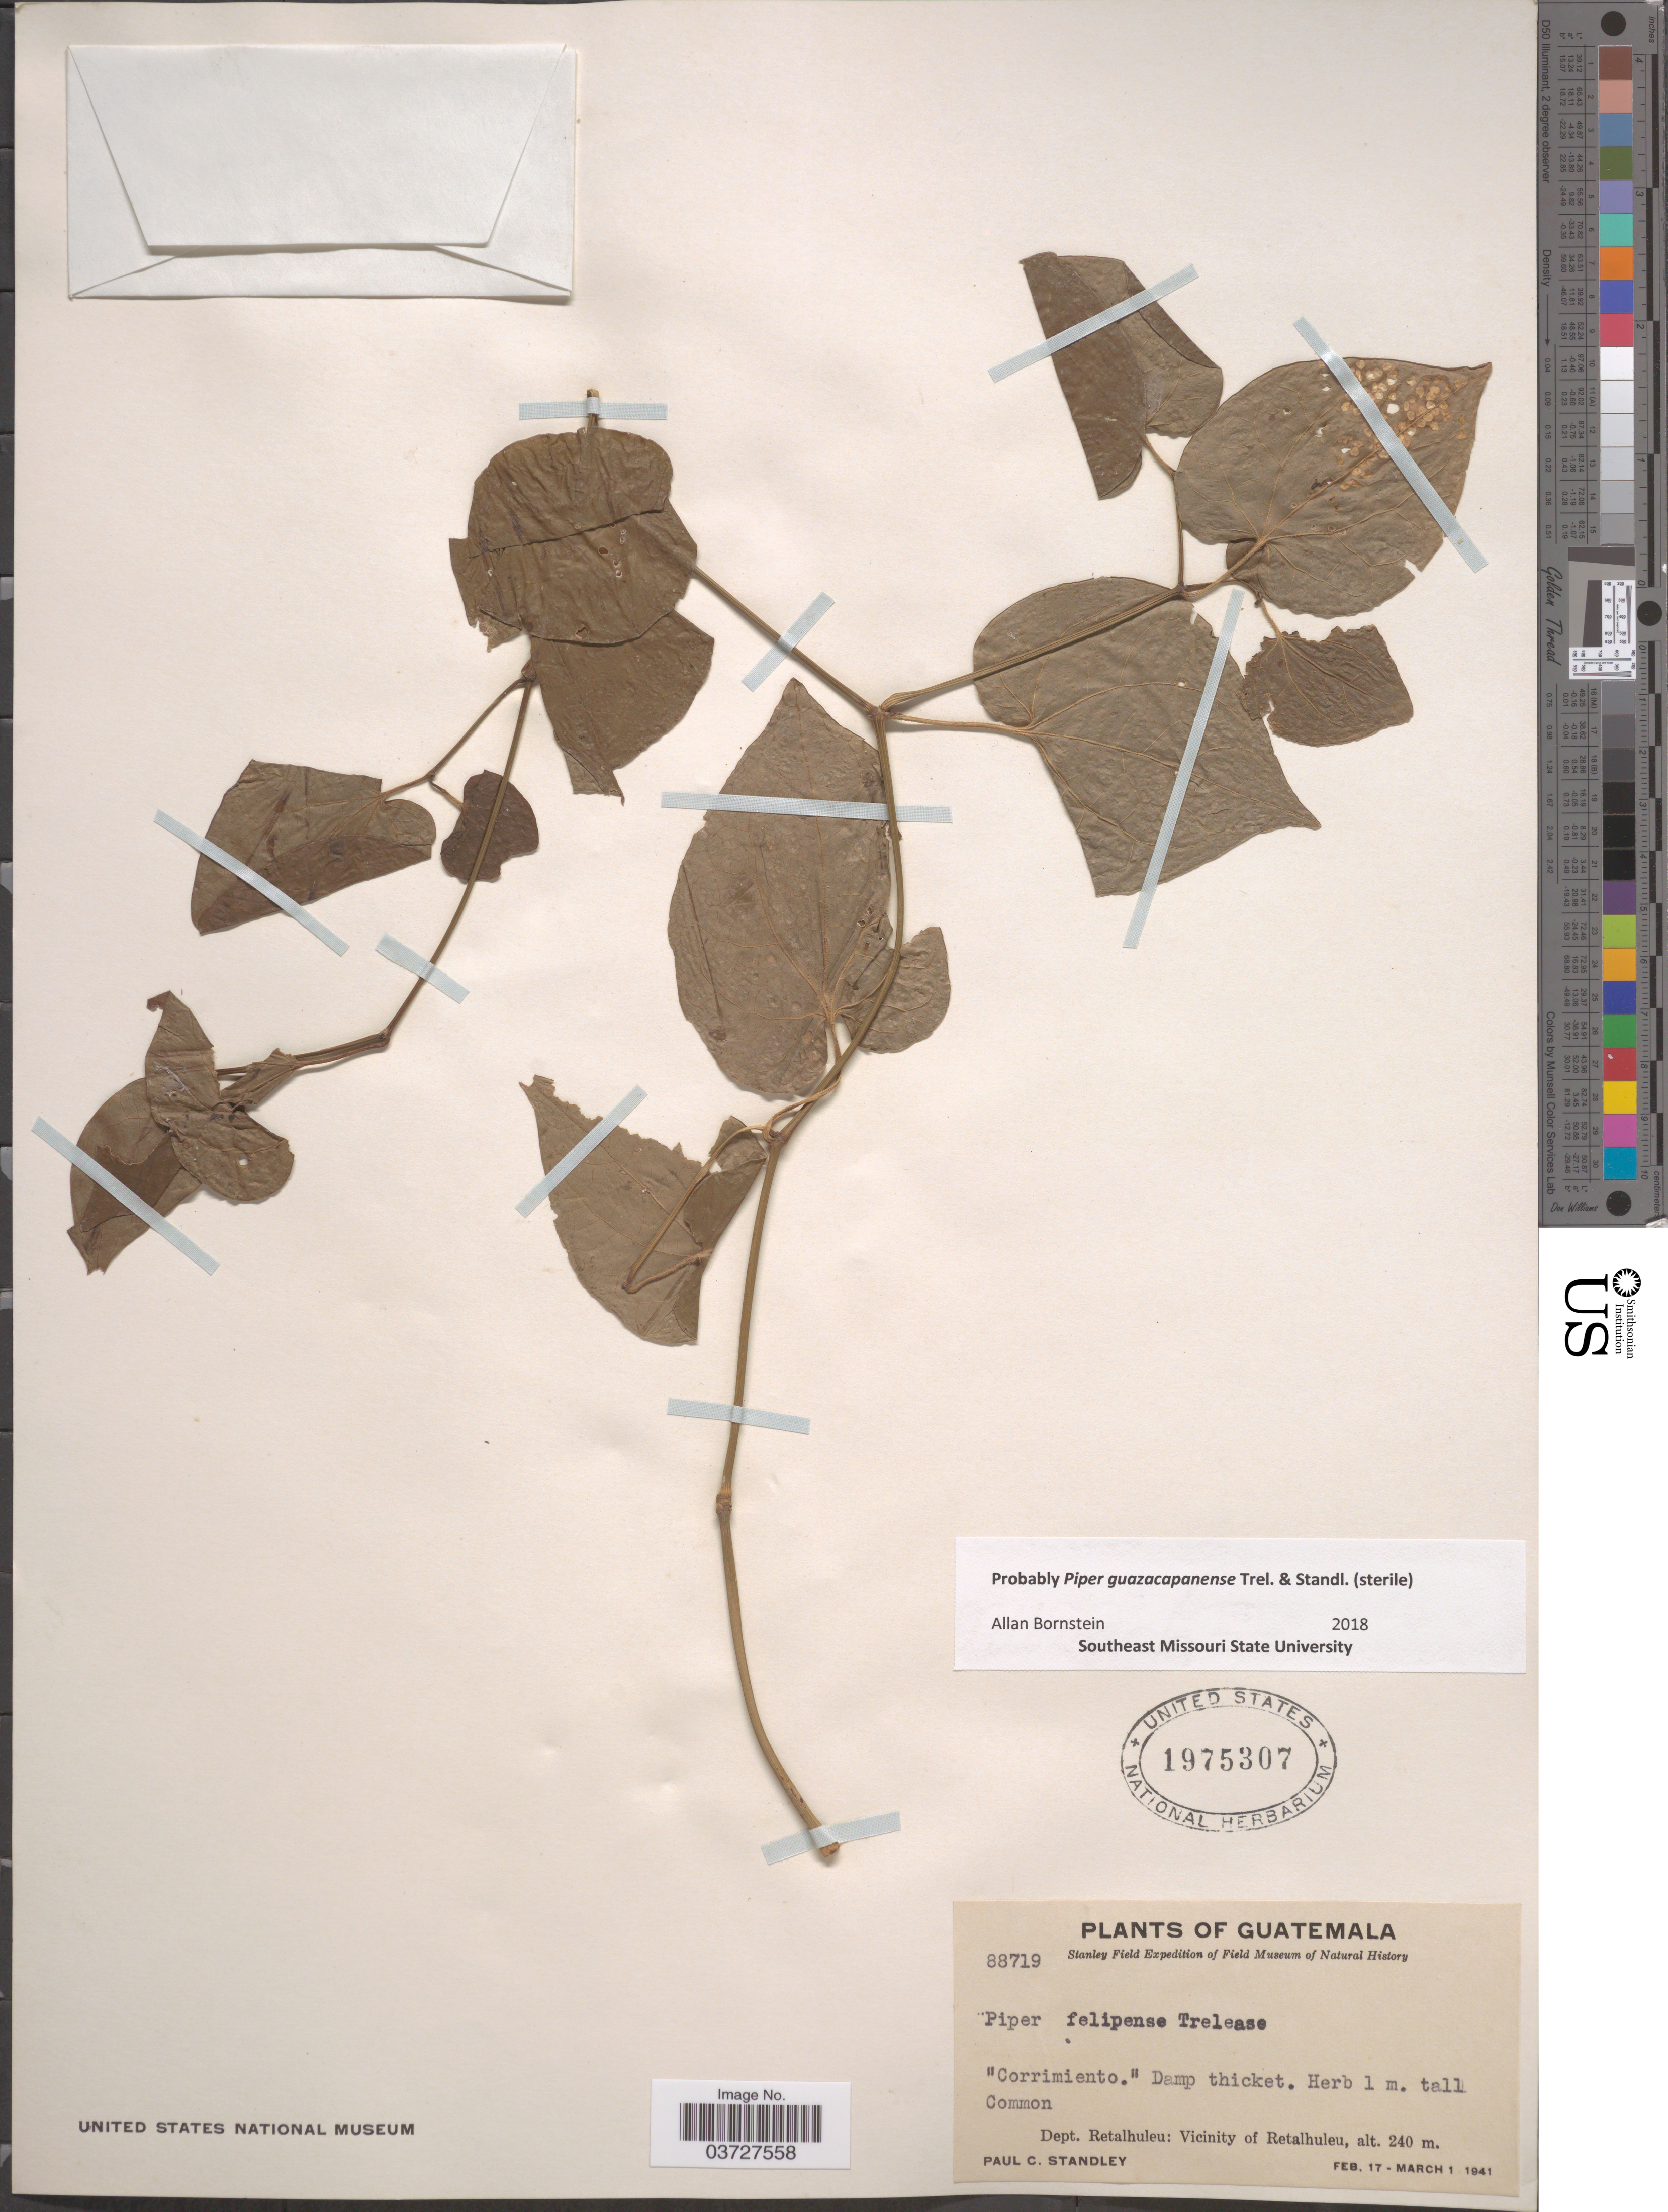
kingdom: Plantae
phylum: Tracheophyta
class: Magnoliopsida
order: Piperales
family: Piperaceae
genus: Piper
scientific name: Piper guazacapanense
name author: Trel. & Standl.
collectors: P. C. Standley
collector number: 88719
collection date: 1941-02-17/1941-03-01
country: Guatemala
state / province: Retalhuleu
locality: Dept. Retalhuleu: Vicinity of Retalhuleu.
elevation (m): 240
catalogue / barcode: US 1975307